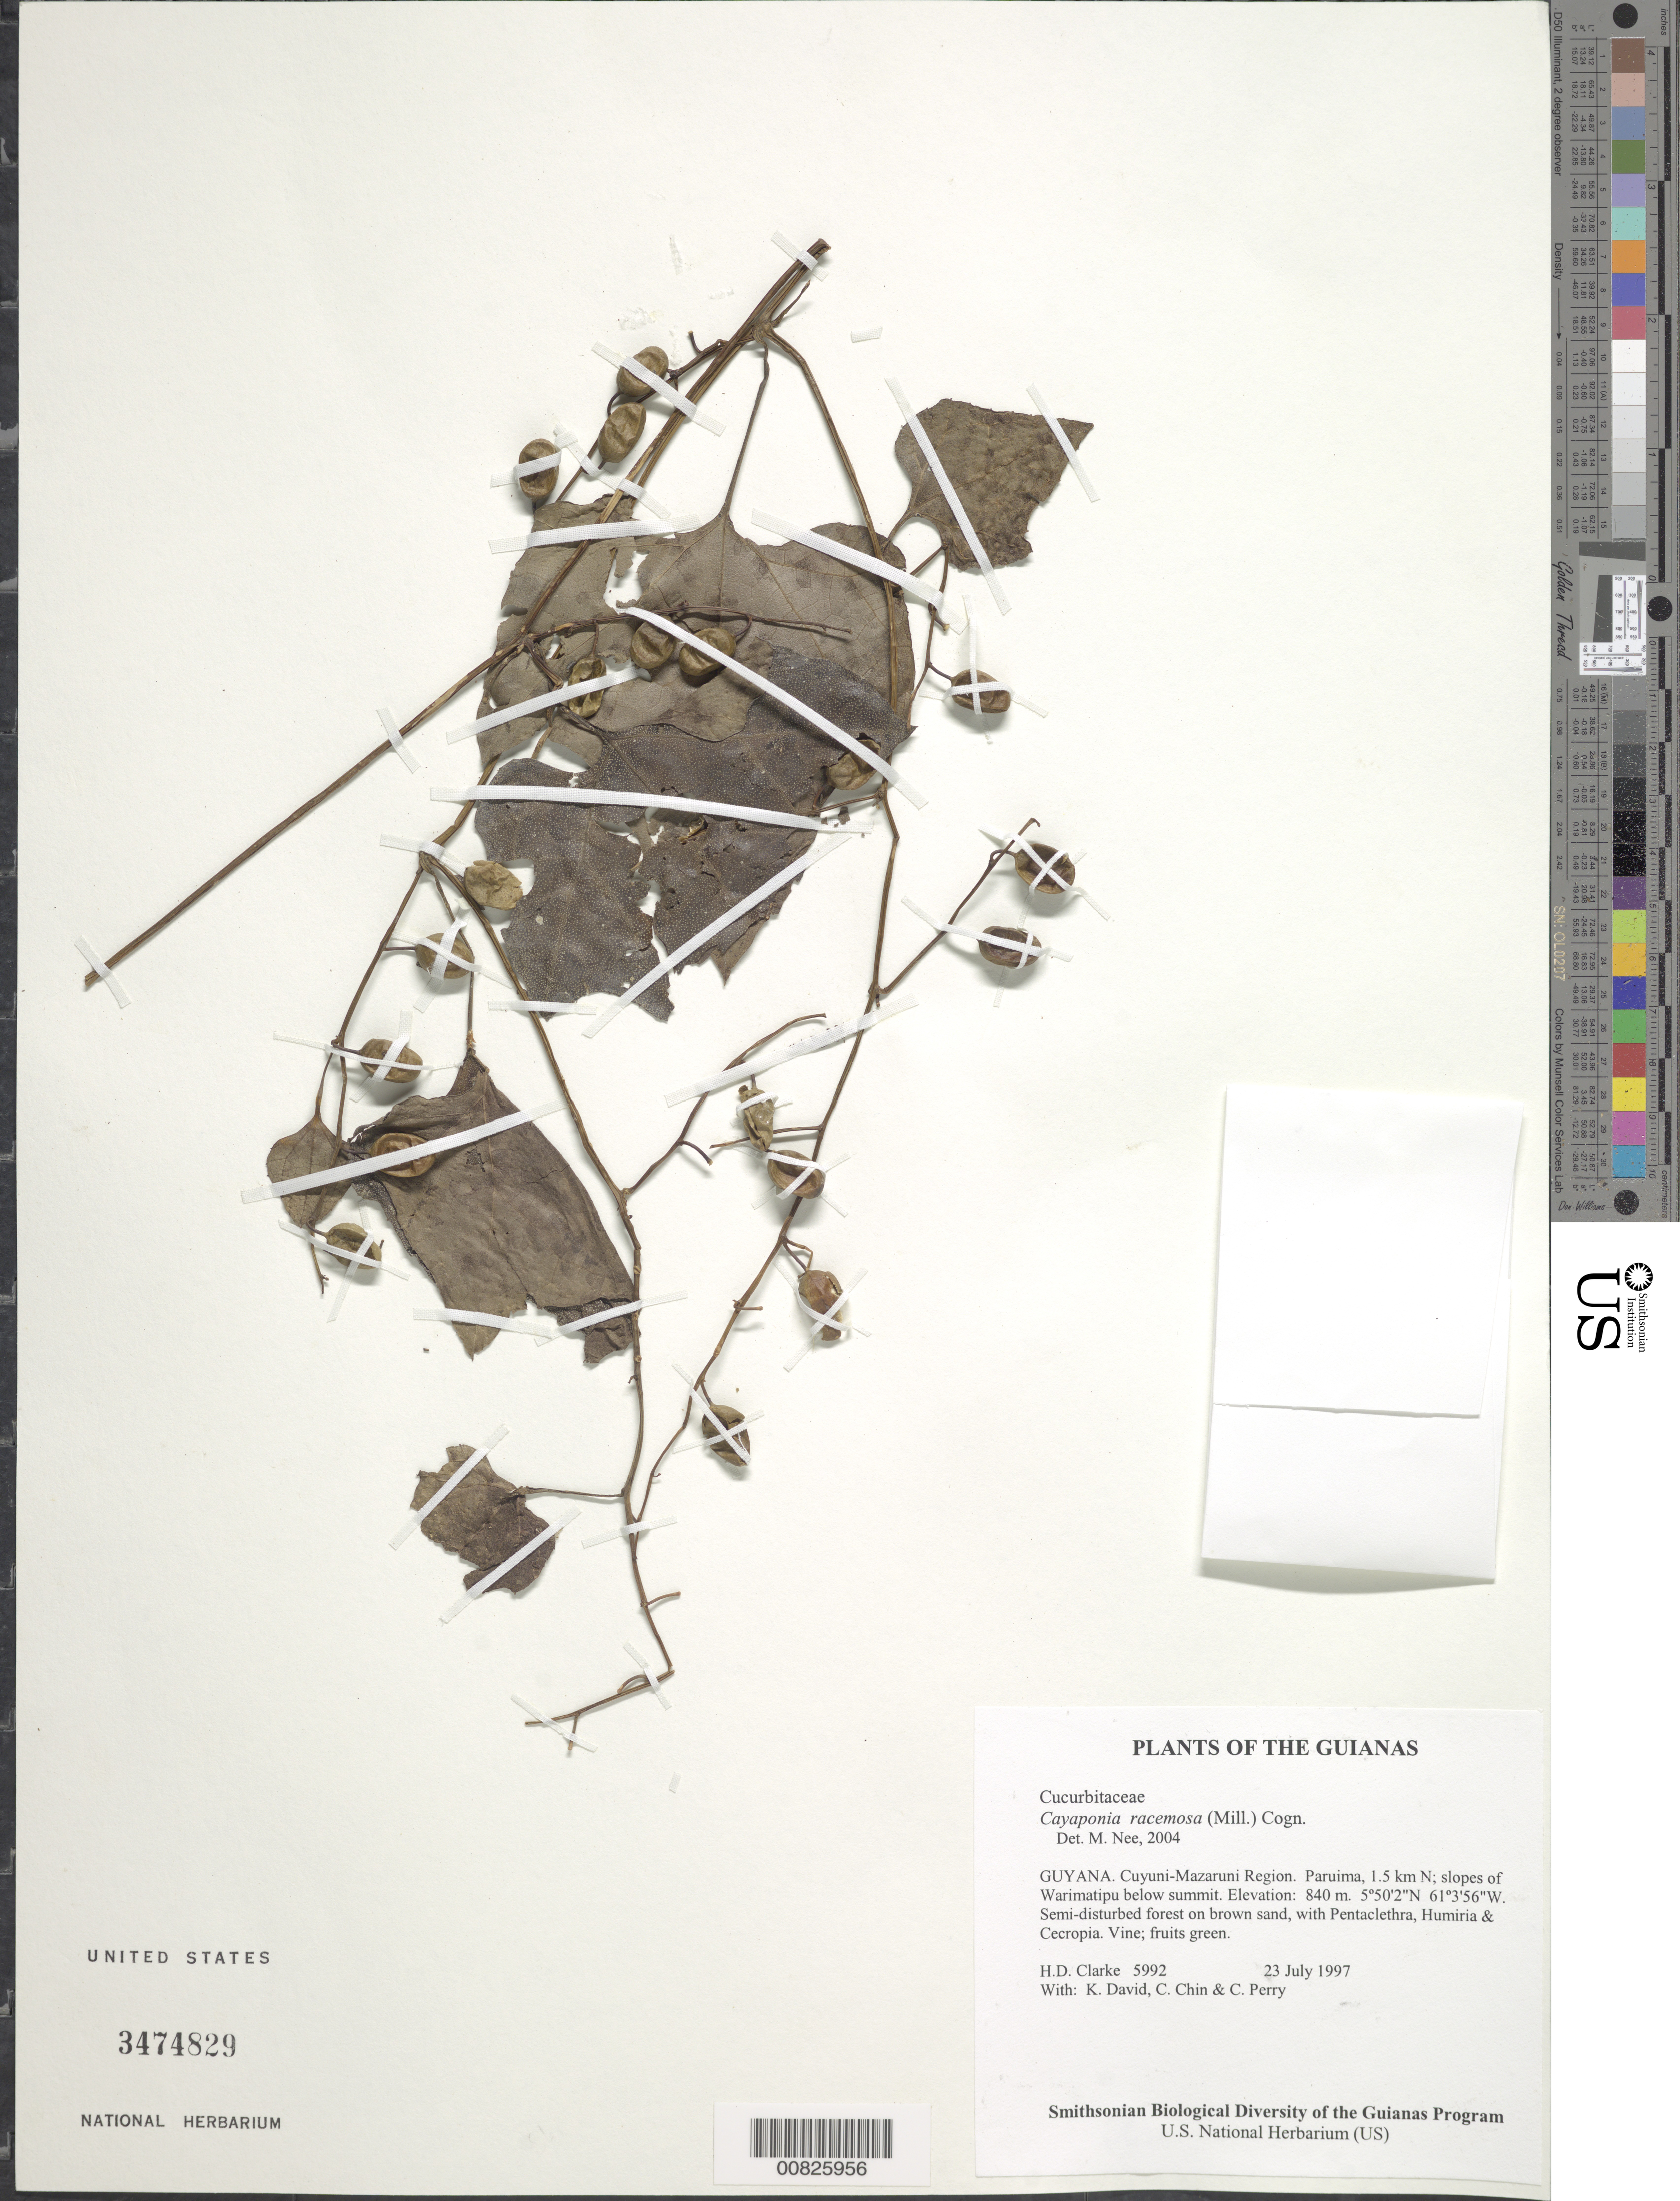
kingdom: Plantae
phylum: Tracheophyta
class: Magnoliopsida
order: Cucurbitales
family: Cucurbitaceae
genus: Cayaponia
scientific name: Cayaponia racemosa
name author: (Mill.) Cogn.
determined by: Nee, Michael H.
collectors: H. D. Clarke, K. David, C. Chin & C. Perry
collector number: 5992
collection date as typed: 23 July 1997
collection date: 1997-07-23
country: Guyana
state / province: Cuyuni-Mazaruni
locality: Paruima, 1.5 km N; slopes of Warimatipu below summit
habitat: Semi-disturbed forest on brown sand, with Pentaclethra, Humiria & Cecropia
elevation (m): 840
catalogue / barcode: US 3474829